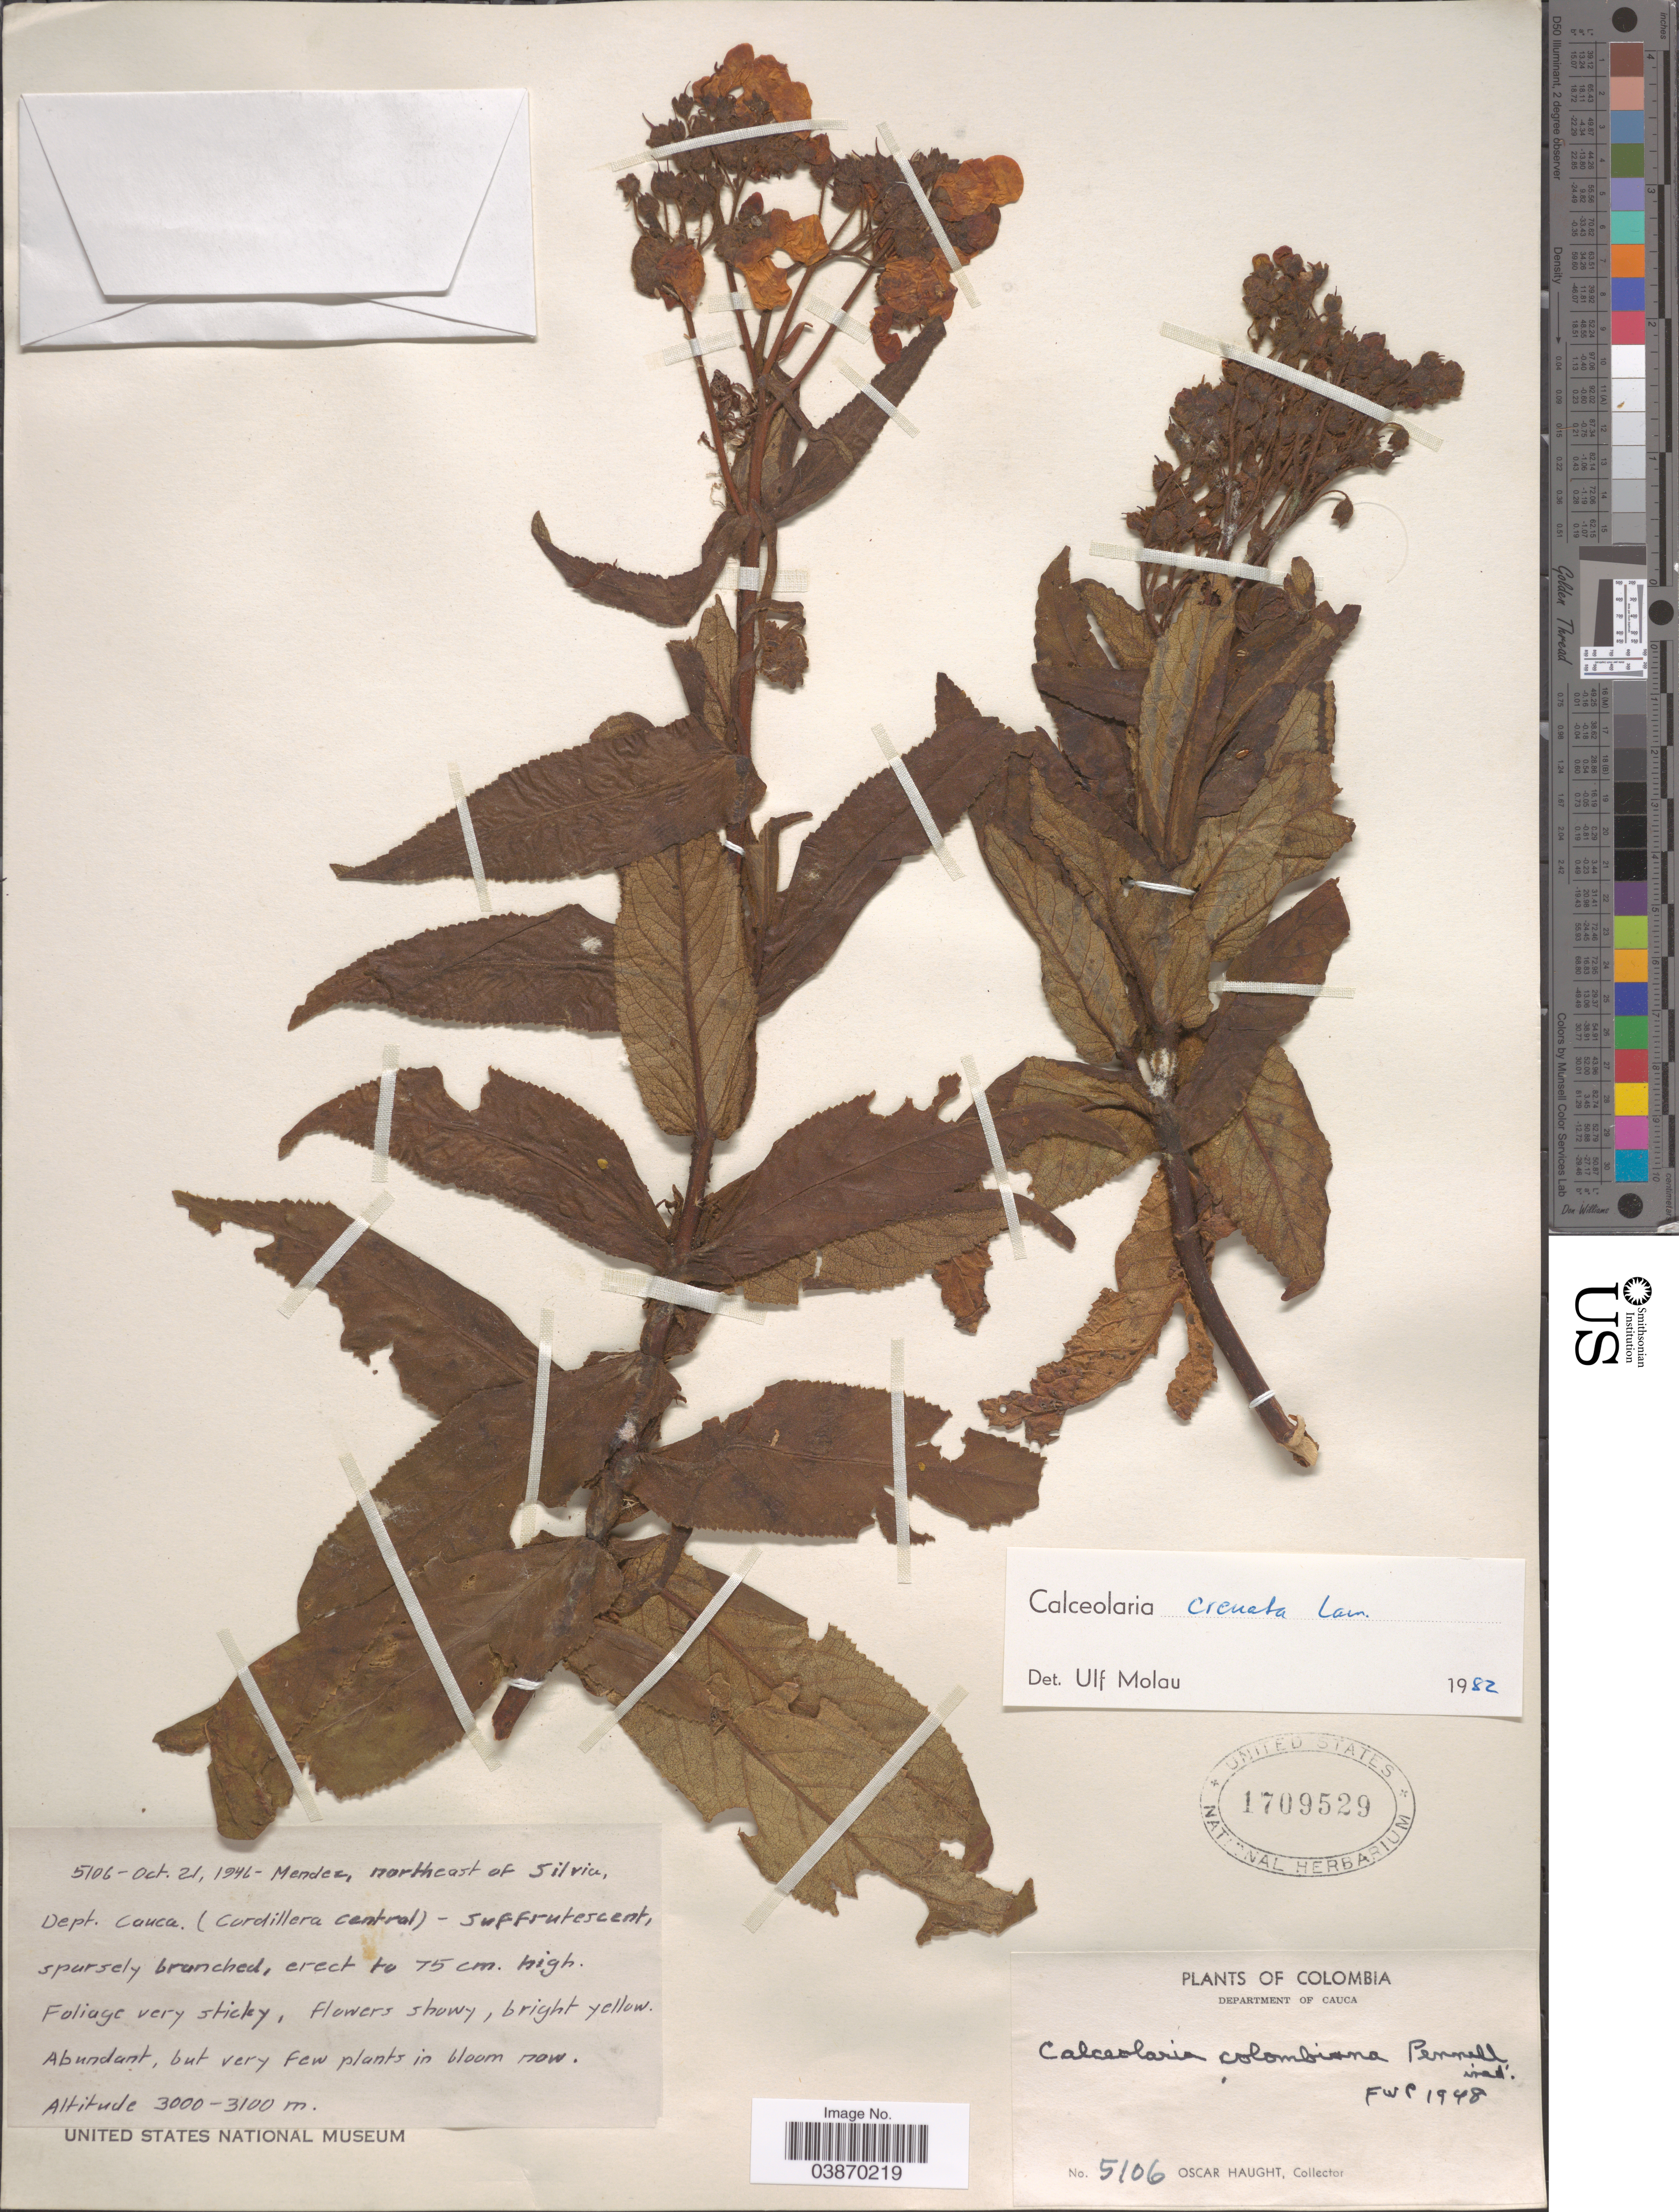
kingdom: Plantae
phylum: Tracheophyta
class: Magnoliopsida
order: Lamiales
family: Calceolariaceae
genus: Calceolaria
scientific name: Calceolaria crenata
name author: Lam.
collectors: O. L. Haught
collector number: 5106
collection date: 1946-10-21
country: Colombia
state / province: Cauca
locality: Mendez, northeast of Silvia, Department of Cauca (Cordillera Central).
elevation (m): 3000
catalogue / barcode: US 1709529